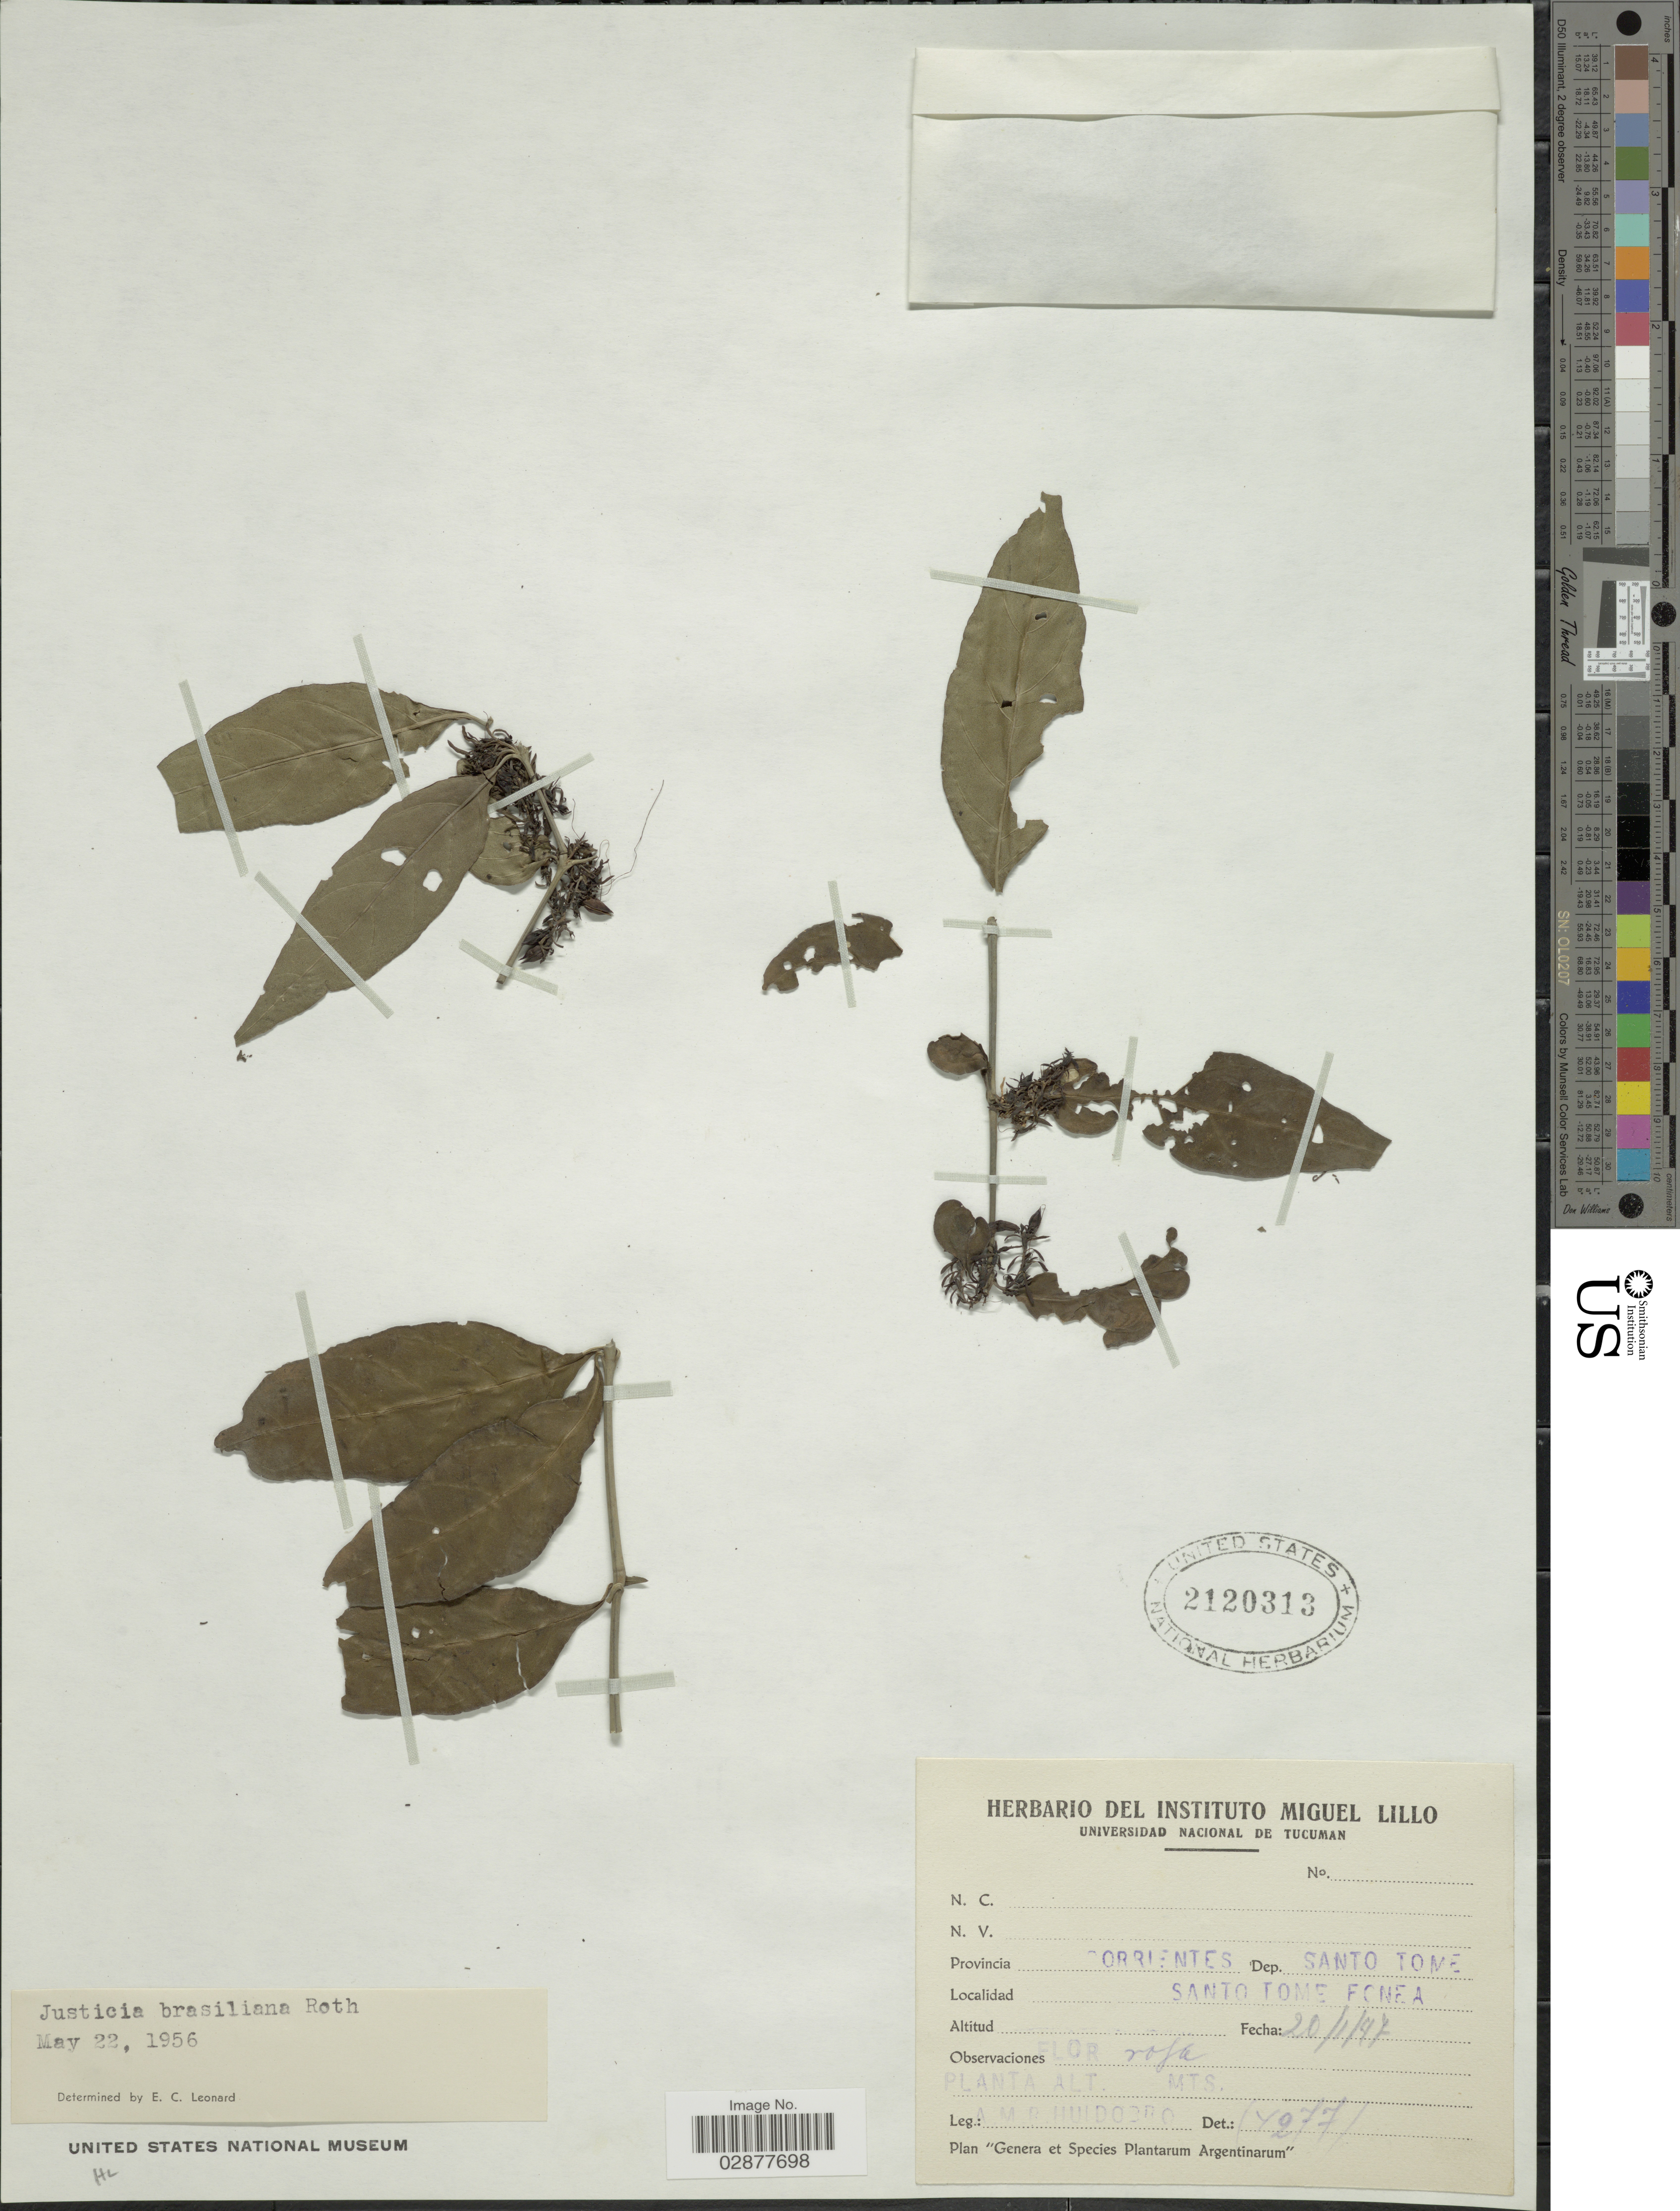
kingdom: Plantae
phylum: Tracheophyta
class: Magnoliopsida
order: Lamiales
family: Acanthaceae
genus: Justicia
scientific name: Justicia brasiliana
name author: Roth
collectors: A. M. R. Huidobro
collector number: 4277*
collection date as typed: Transcribed d/m/y: 20/1/47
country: Argentina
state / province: Corrientes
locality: Dep. Santo Tome, Santo Tome Fonea.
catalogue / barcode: US 2120313